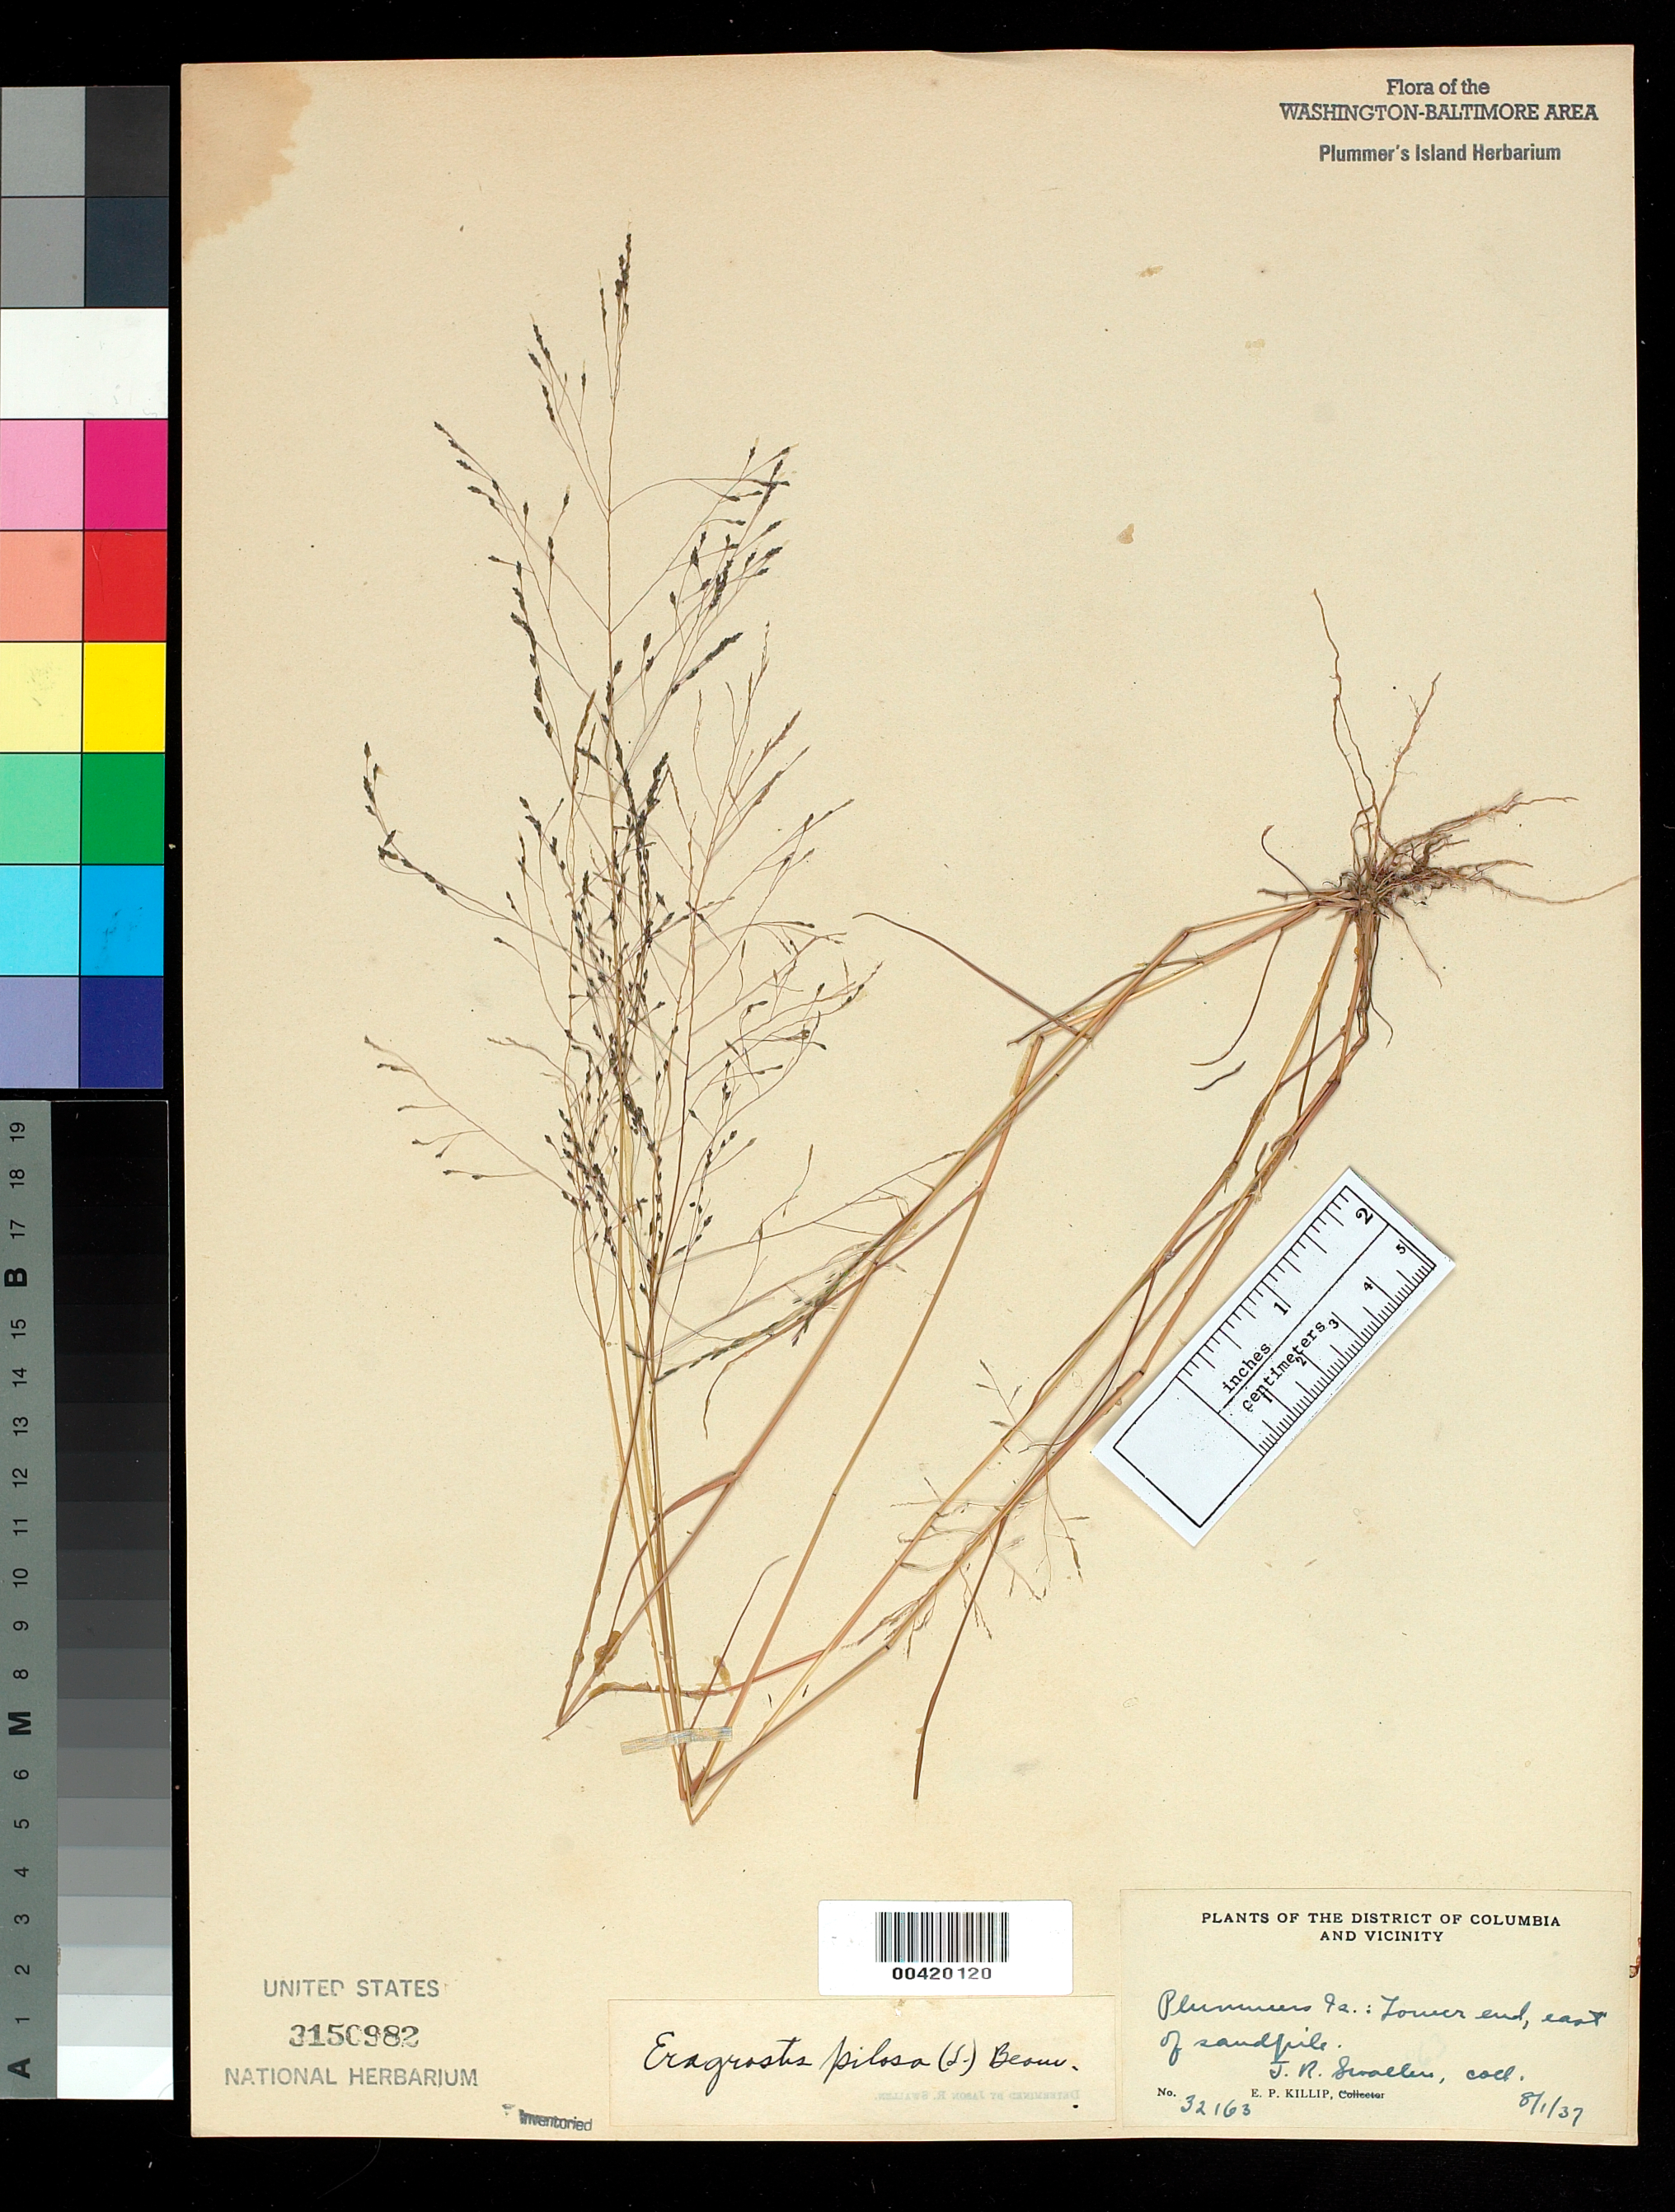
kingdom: Plantae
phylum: Tracheophyta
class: Liliopsida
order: Poales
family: Poaceae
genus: Eragrostis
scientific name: Eragrostis pilosa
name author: (L.) P. Beauv.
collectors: E. P. Killip & J. R. Swallen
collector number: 32163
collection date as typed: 01 Aug 1937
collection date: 1937-08-01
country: United States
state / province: Maryland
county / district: Montgomery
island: Plummers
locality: Plummer's Island; lower end, east of sandpile C. & O. Canal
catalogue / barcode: US 3150982